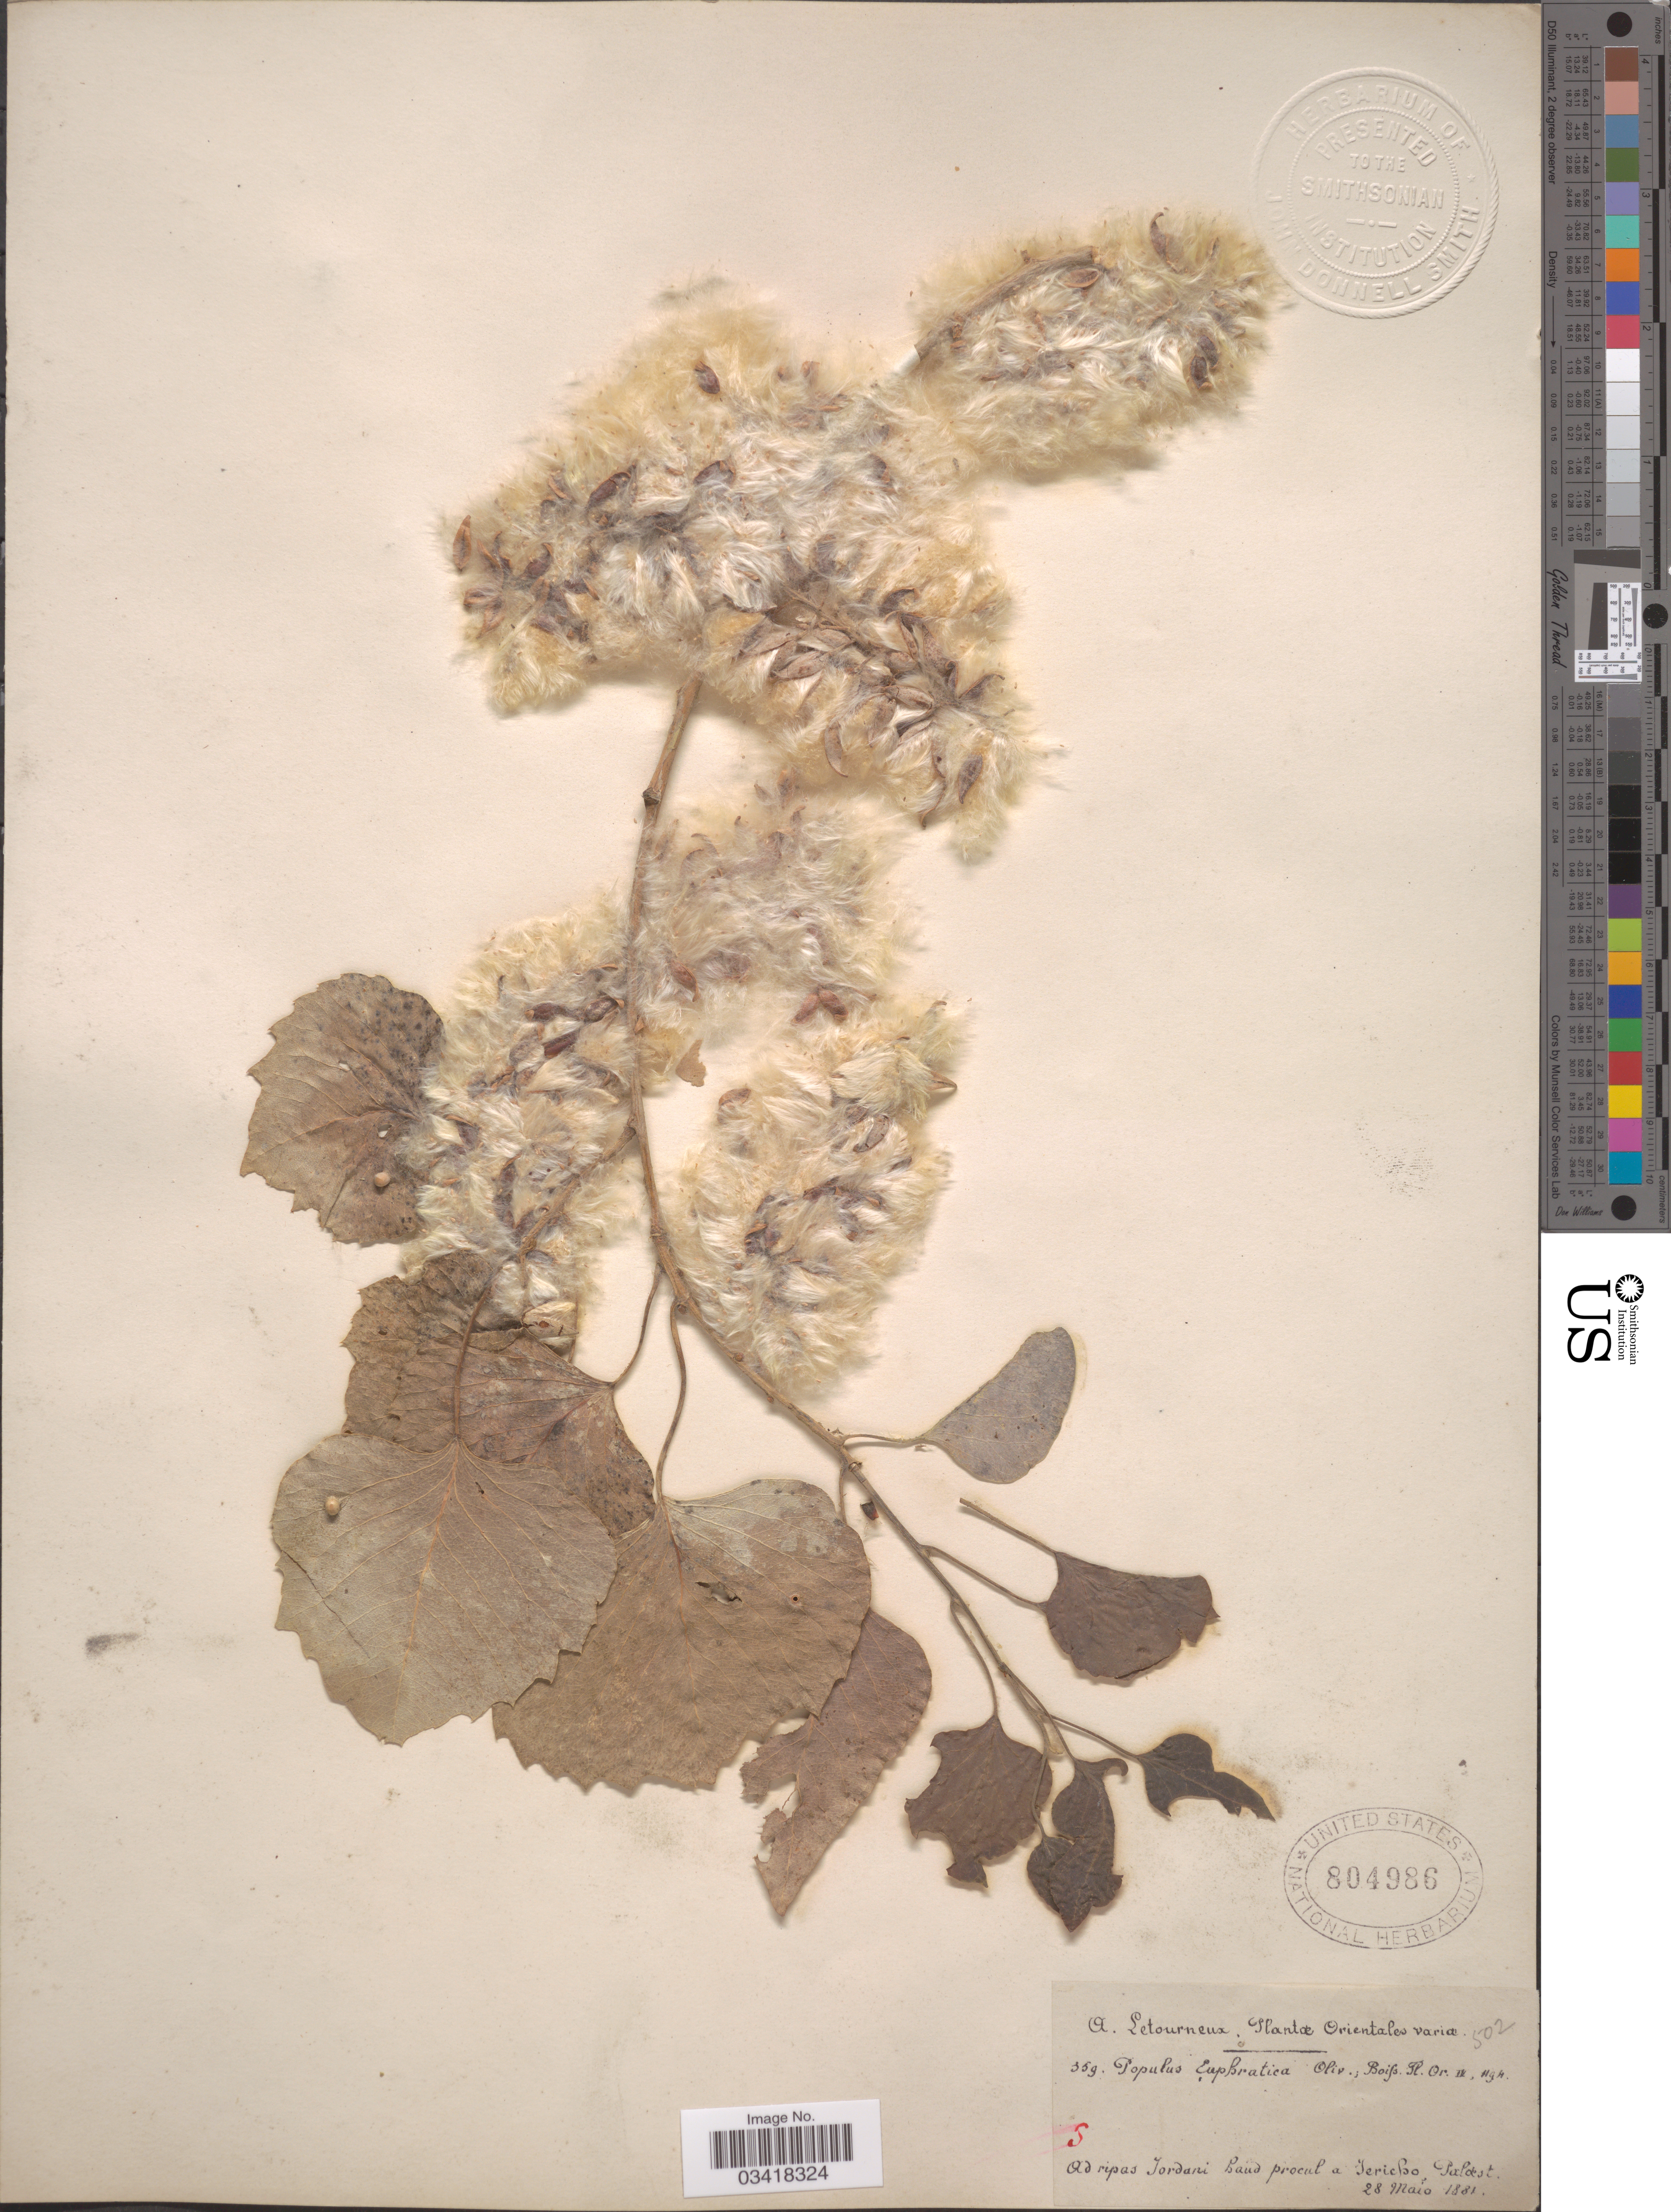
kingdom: Plantae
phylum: Tracheophyta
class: Magnoliopsida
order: Malpighiales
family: Salicaceae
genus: Populus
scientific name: Populus euphratica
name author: Oliv.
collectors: A. Letourneux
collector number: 359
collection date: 1881-05-28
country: Israel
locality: Orientales varia. Ad ripas Jordani Laud [interpreted] procul a Jericho, Palæst.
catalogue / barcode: US 804986